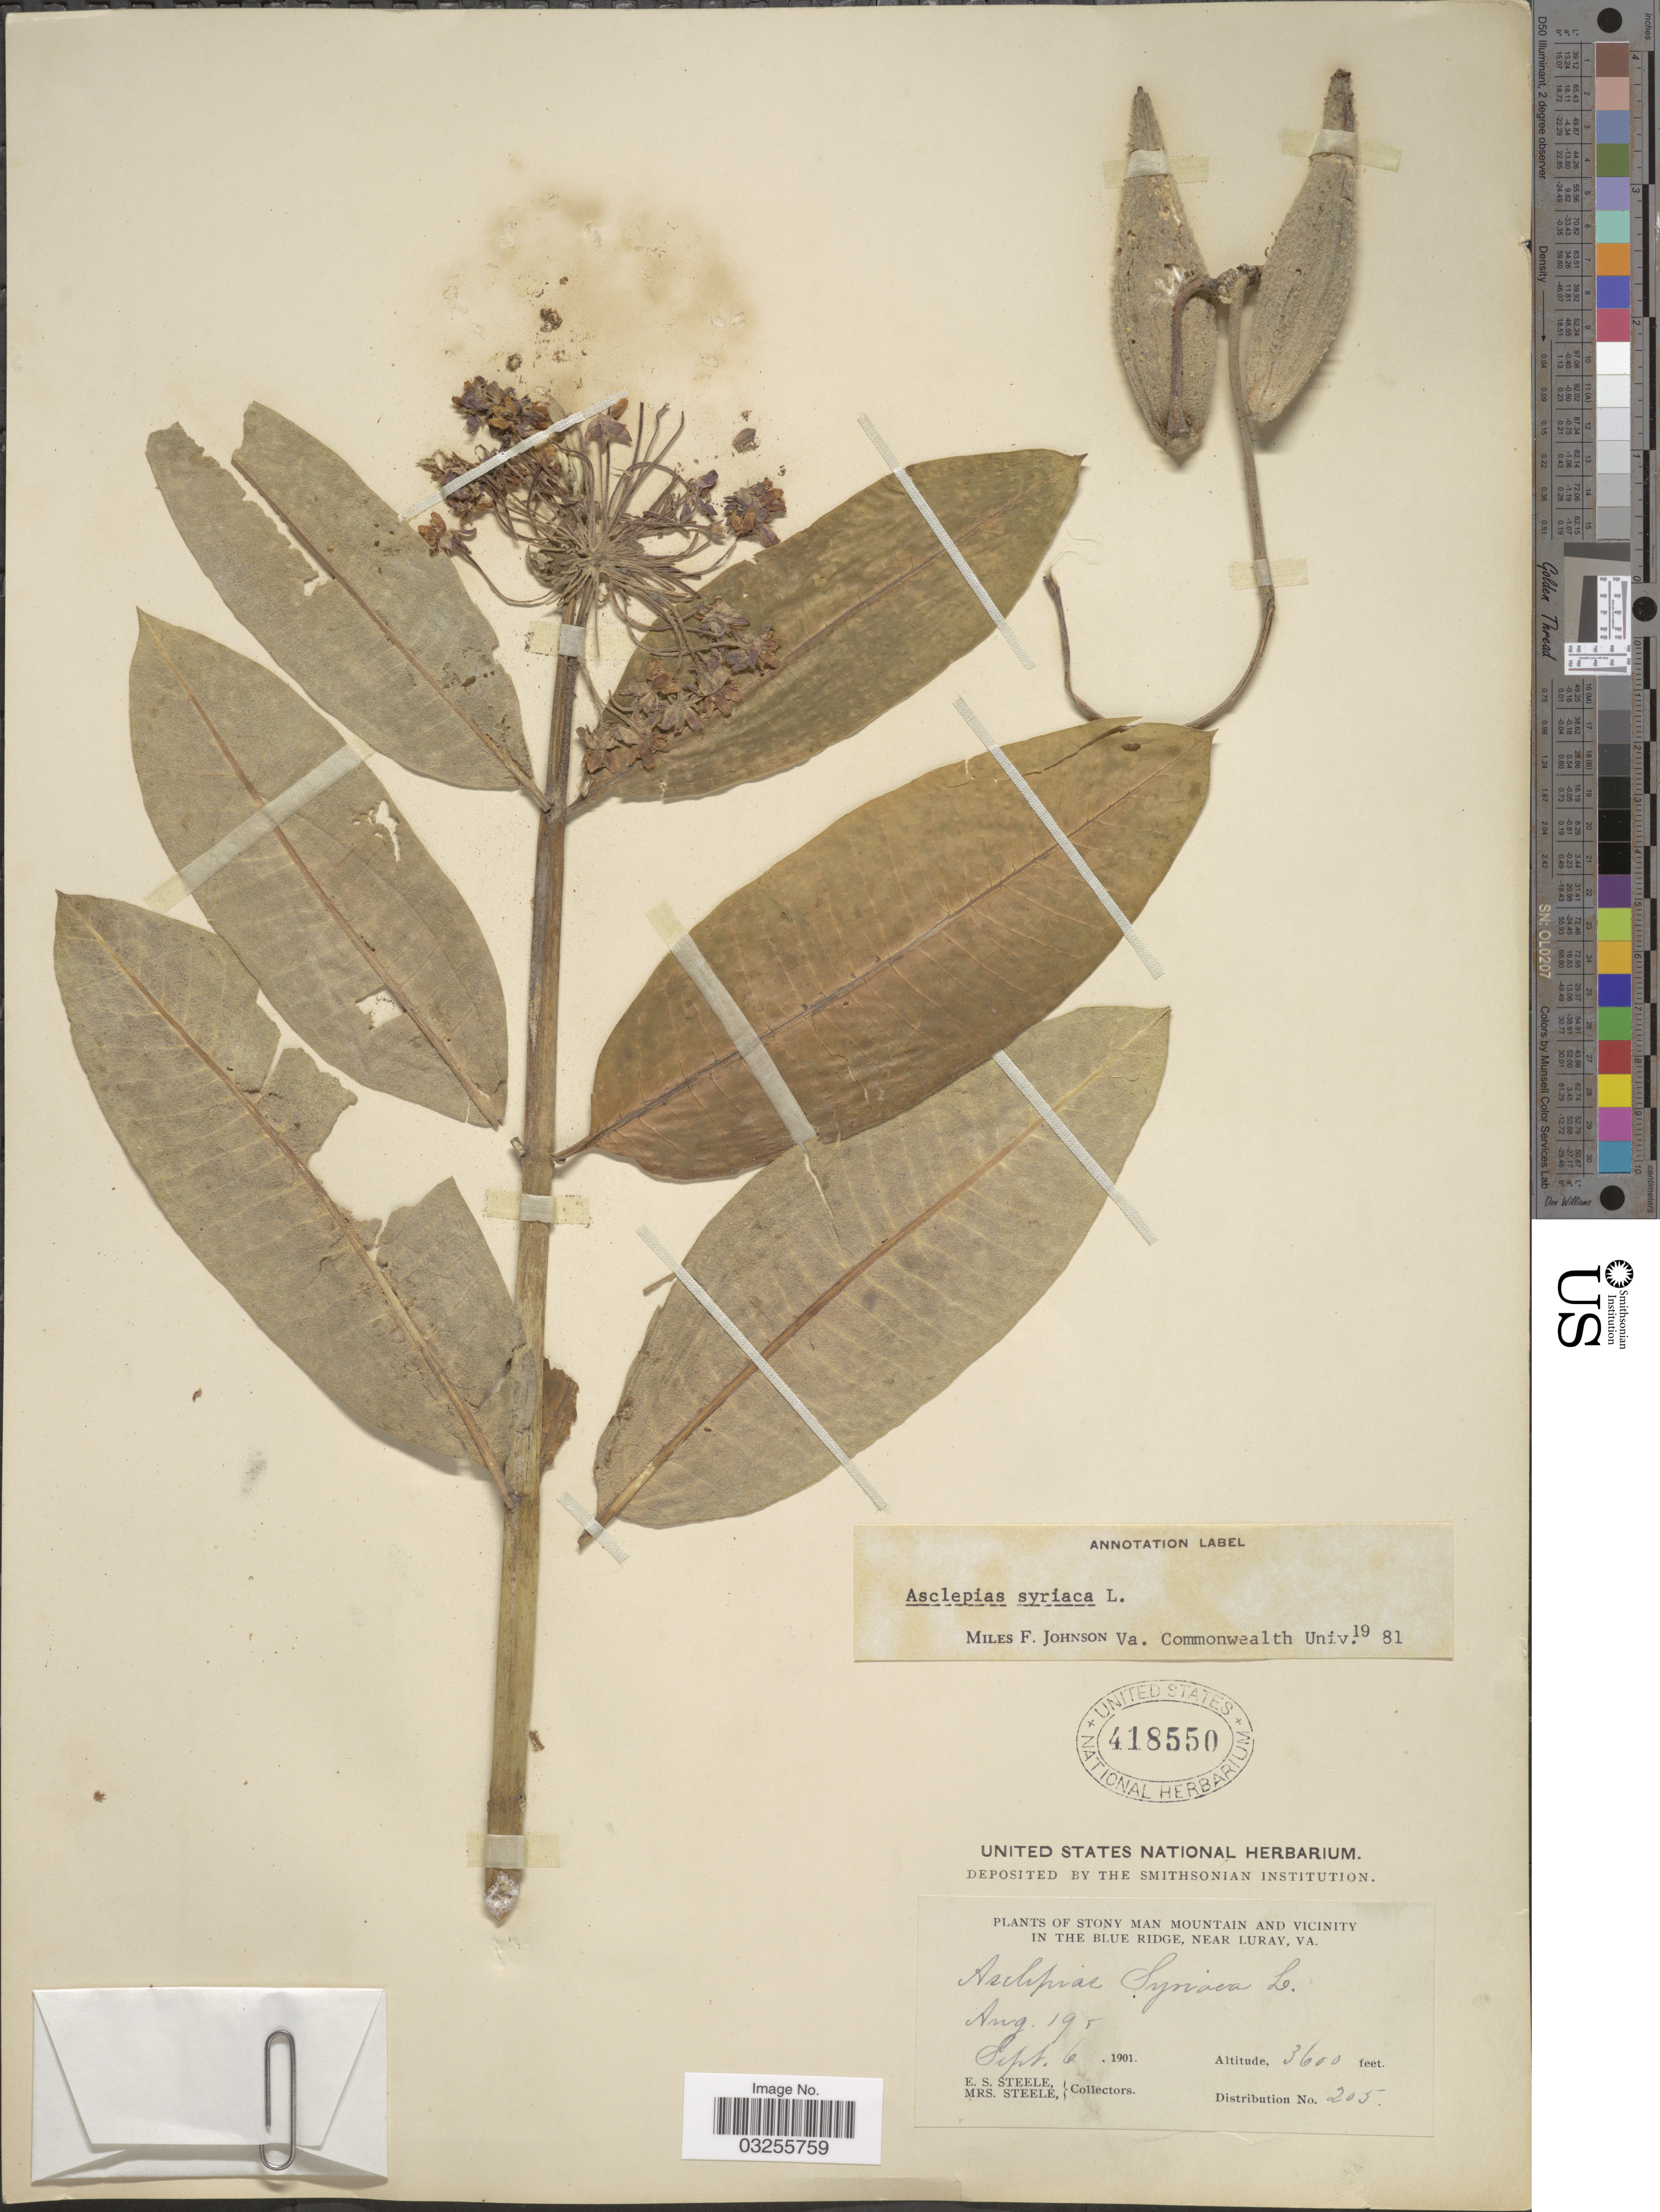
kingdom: Plantae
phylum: Tracheophyta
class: Magnoliopsida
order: Gentianales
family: Apocynaceae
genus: Asclepias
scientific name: Asclepias syriaca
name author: L.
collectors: E. Steele & Mrs. E. S. Steele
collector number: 205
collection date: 1901-08-19/1901-09-06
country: United States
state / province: Virginia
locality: Stony Man Mountain and vicinity in the Blue Ridge, near Luray, Va.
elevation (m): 1097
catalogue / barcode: US 418550